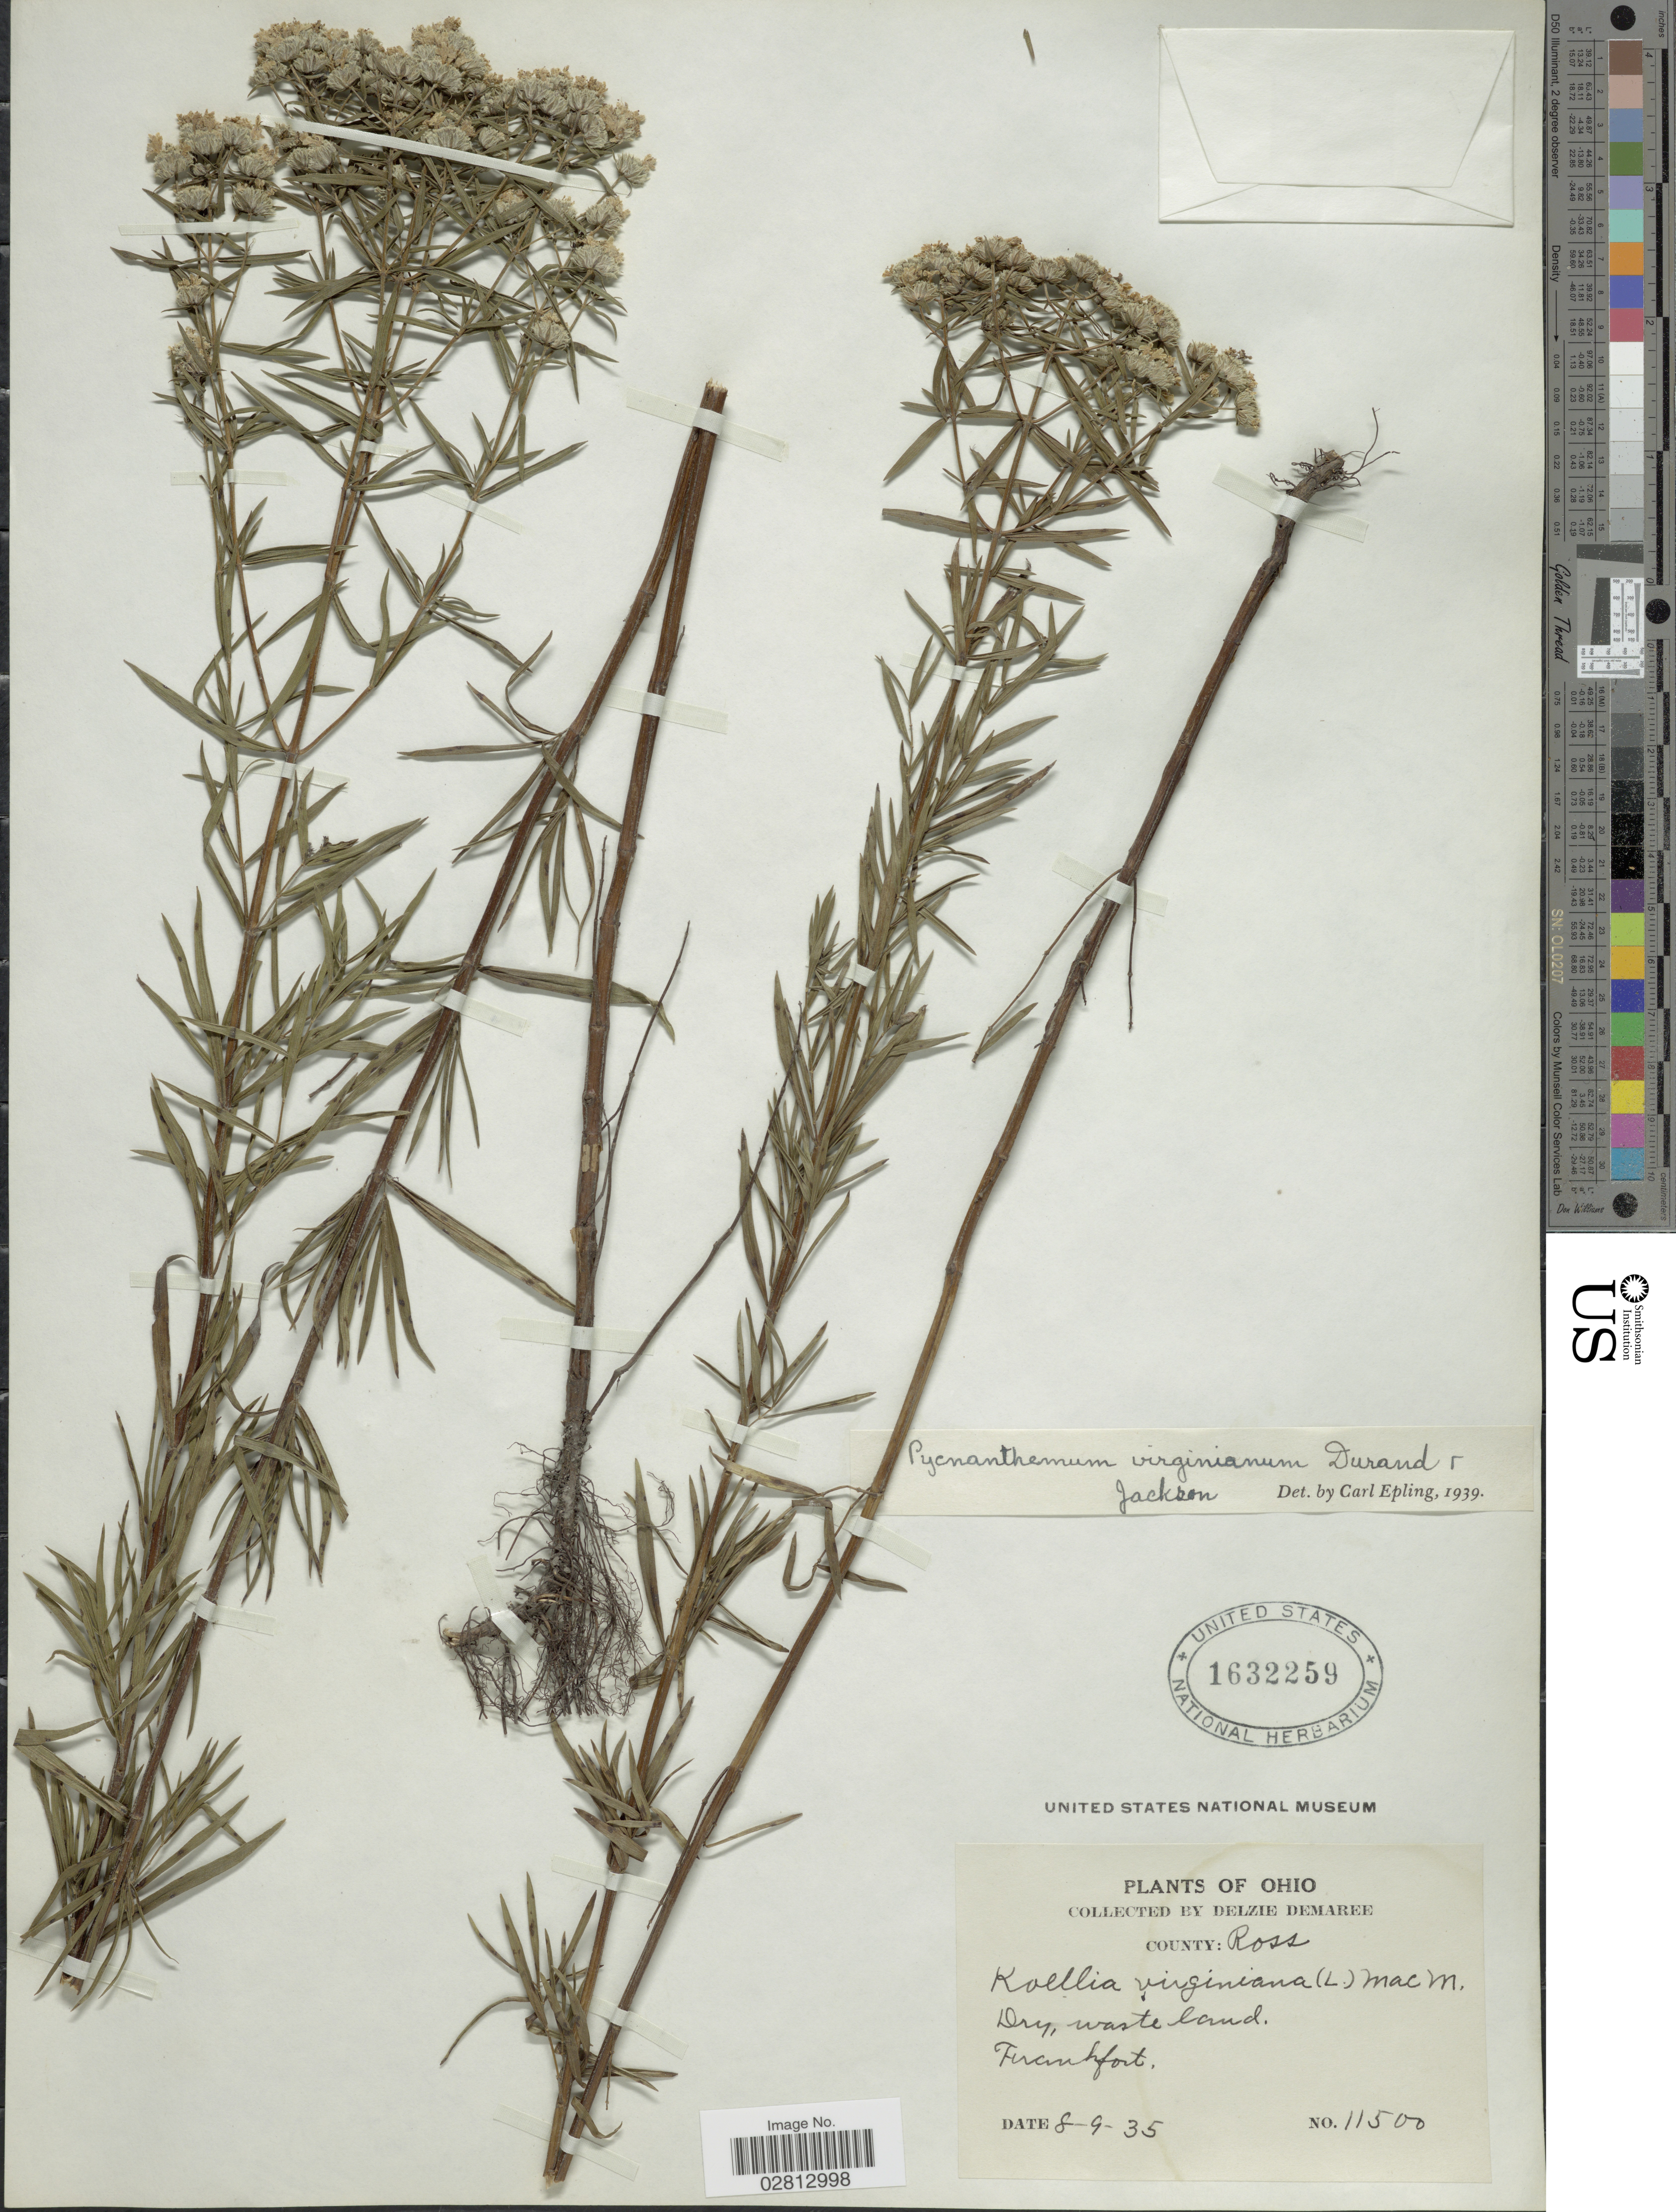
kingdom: Plantae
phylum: Tracheophyta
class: Magnoliopsida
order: Lamiales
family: Lamiaceae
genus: Pycnanthemum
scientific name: Pycnanthemum virginianum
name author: (L.) Durand & B.D. Jacks. ex B.L. Rob. & Fernald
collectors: D. Demaree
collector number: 11500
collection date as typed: Transcribed d/m/y: 9/8/35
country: United States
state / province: Ohio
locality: County: Ross. Frankfort.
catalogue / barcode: US 1632259